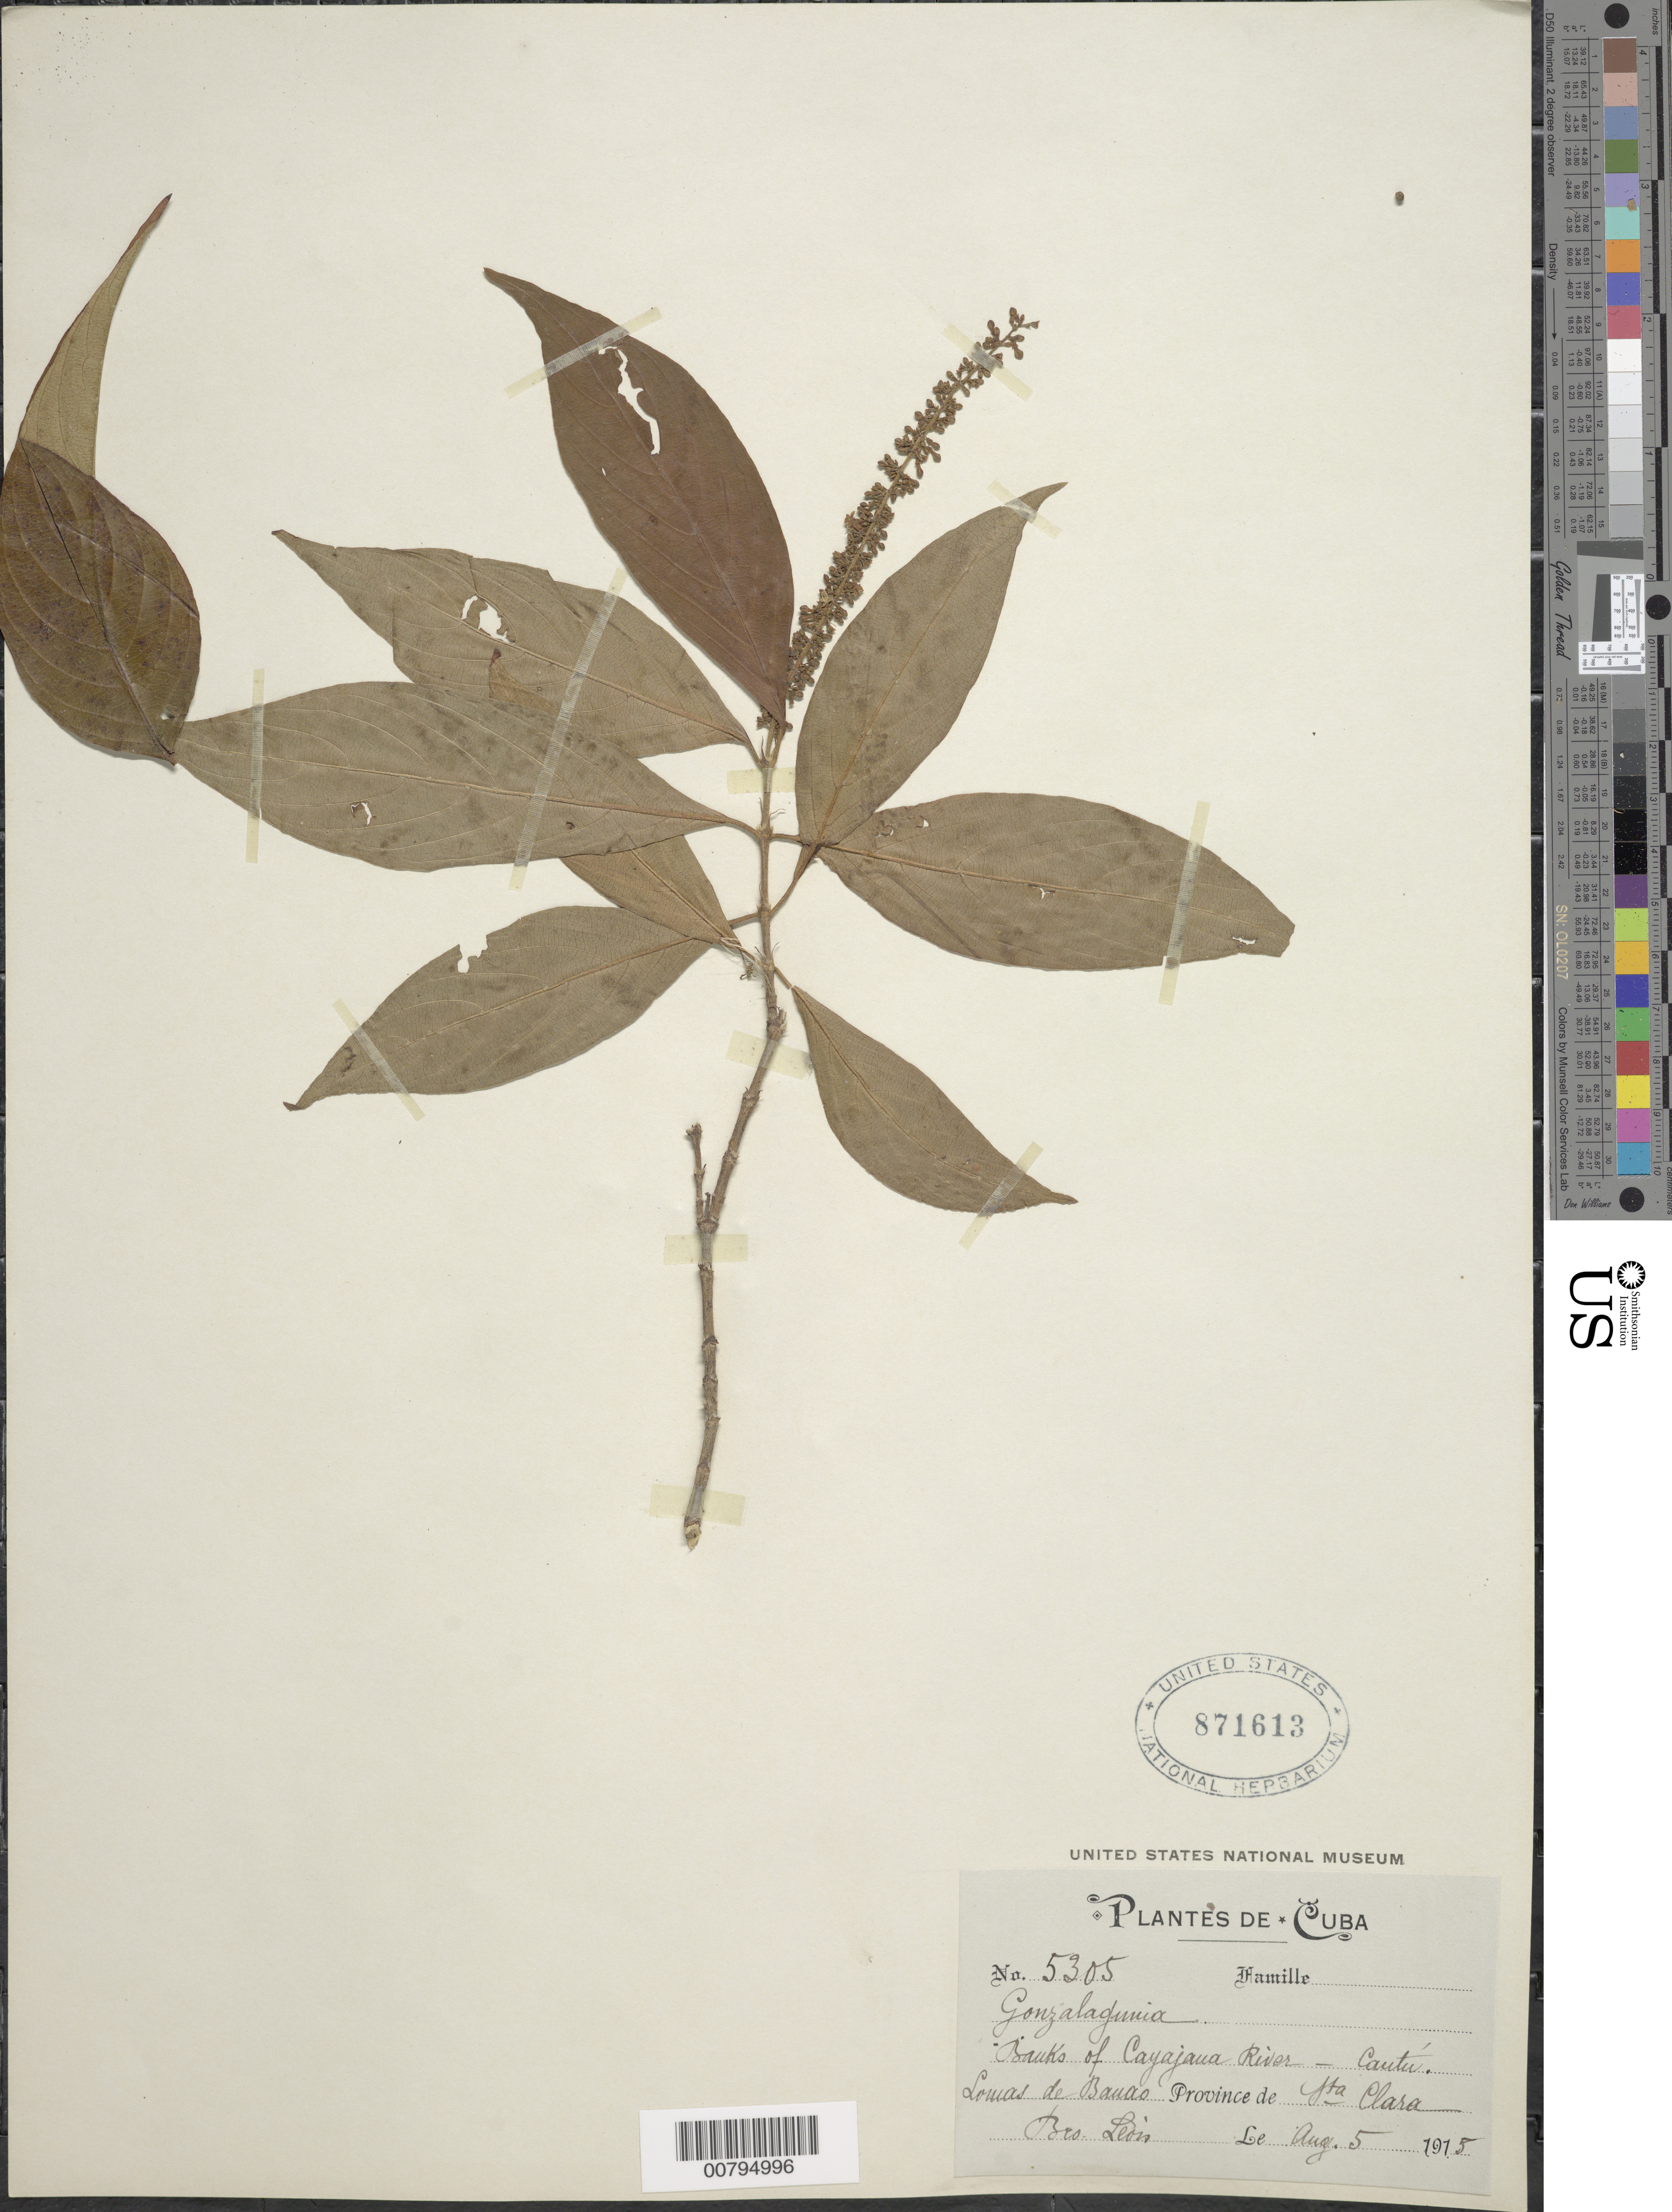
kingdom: Plantae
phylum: Tracheophyta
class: Magnoliopsida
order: Gentianales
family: Rubiaceae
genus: Gonzalagunia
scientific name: Gonzalagunia brachyantha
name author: (A. Rich.) Urb.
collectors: Bro. León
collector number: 5305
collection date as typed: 05 Aug 1915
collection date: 1915-08-05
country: Cuba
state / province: Las Villas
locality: Banks of Cayajaua River - Cautée. Lomas de Bauao.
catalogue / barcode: US 871613